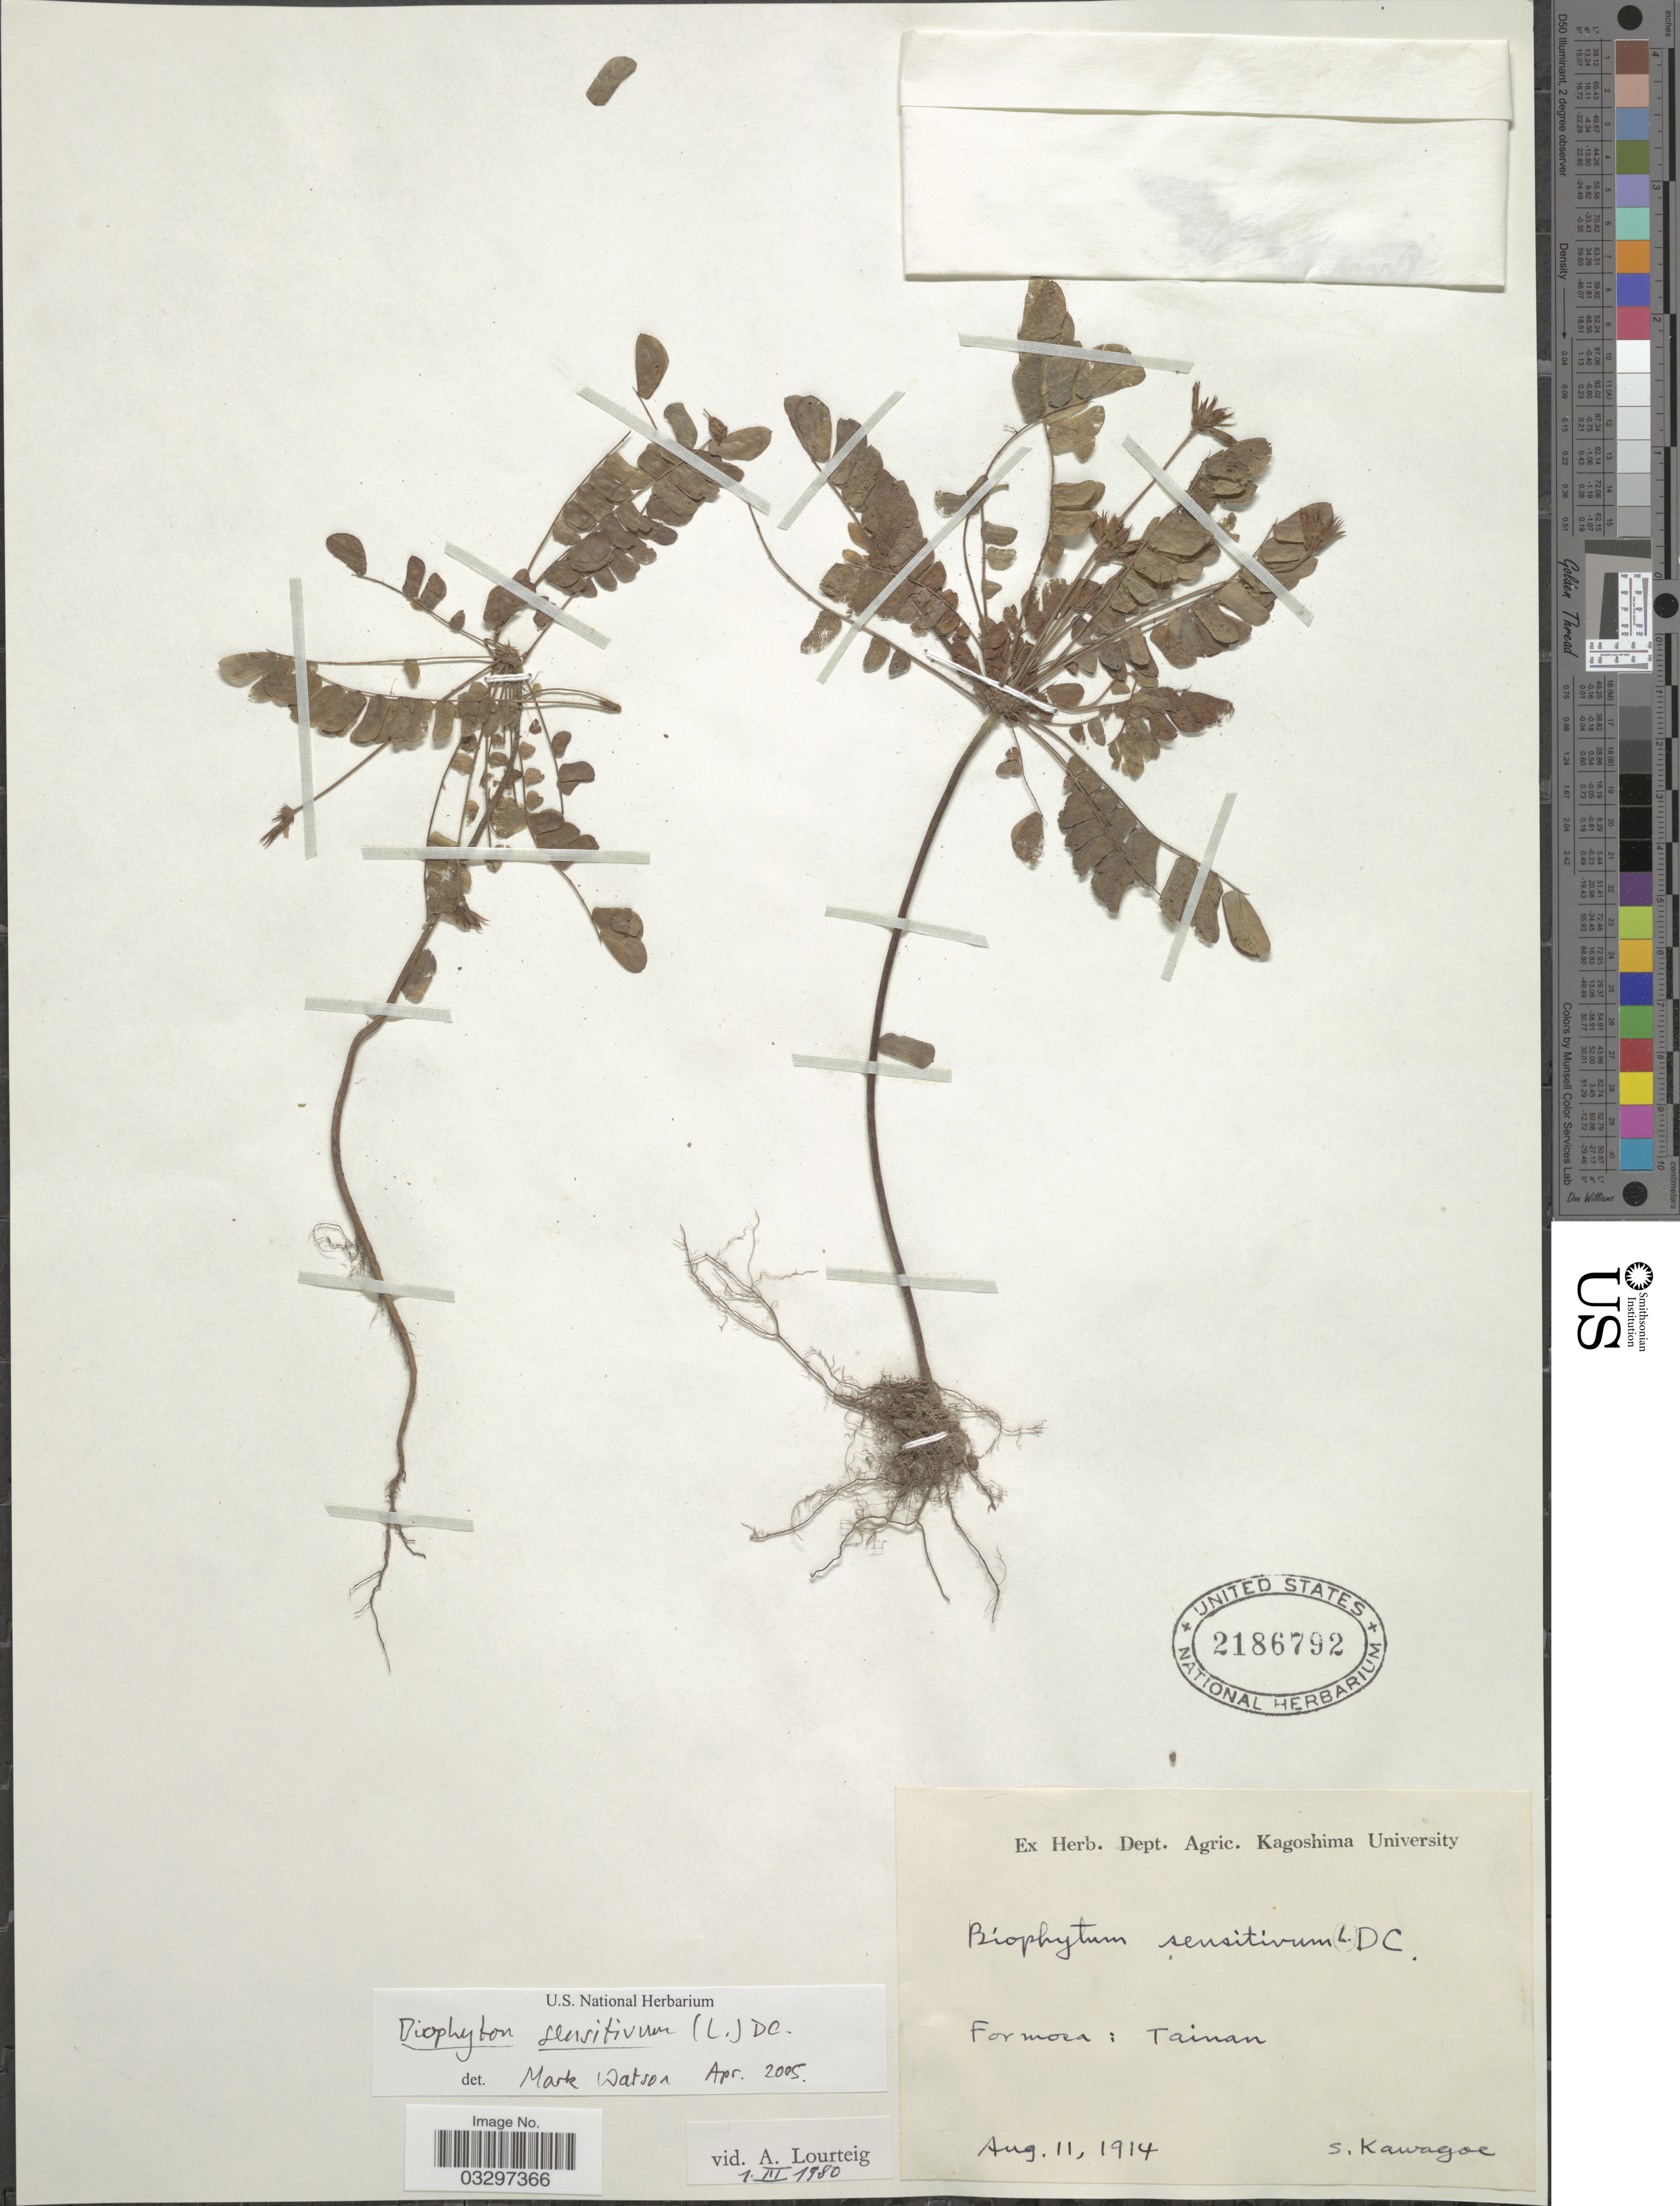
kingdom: Plantae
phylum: Tracheophyta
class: Magnoliopsida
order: Oxalidales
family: Oxalidaceae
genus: Biophytum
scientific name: Biophytum sensitivum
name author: (L.) DC.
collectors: S. Kawagoe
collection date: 1914-08-11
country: Taiwan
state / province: Tainan City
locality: Formosa: Tainan.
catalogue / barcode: US 2186792